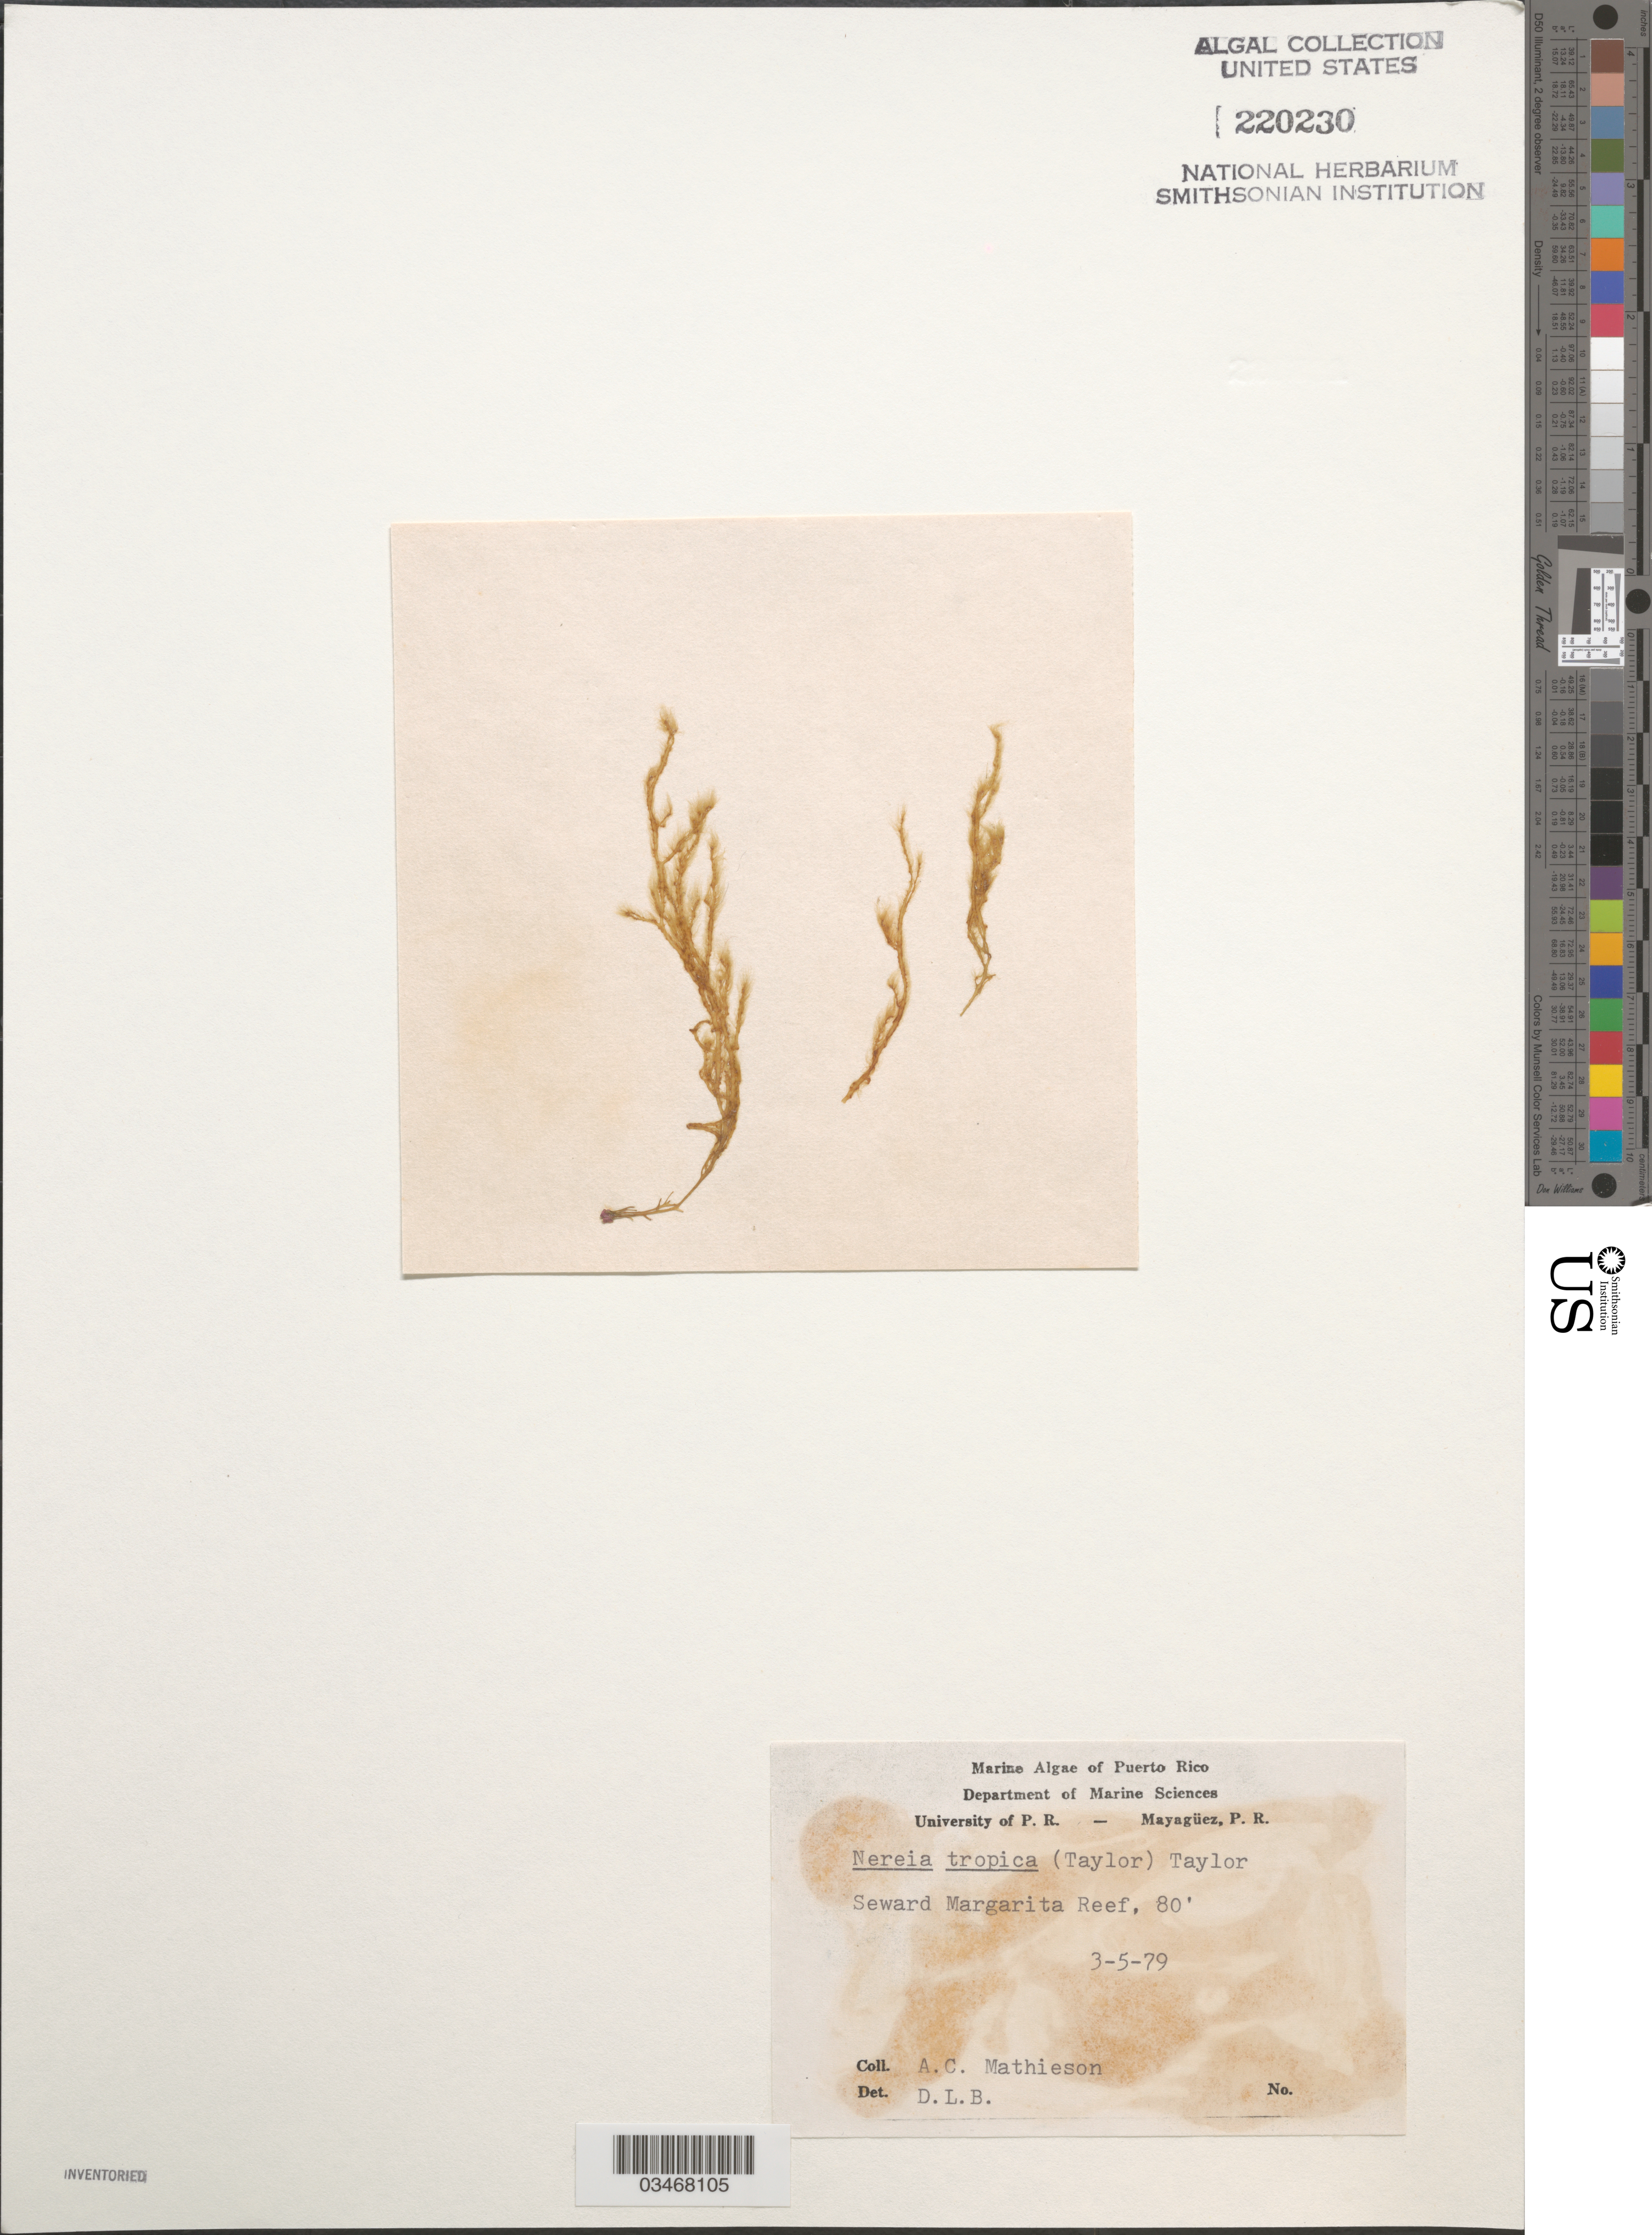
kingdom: Chromista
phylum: Ochrophyta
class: Phaeophyceae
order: Sporochnales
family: Sporochnaceae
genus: Nereia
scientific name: Nereia tropica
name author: (W.R. Taylor) W.R. Taylor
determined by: Ballantine, D. L.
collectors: A. C. Mathieson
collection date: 1979-03-05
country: Puerto Rico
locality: Seaward Margarita Reef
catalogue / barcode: US 220230